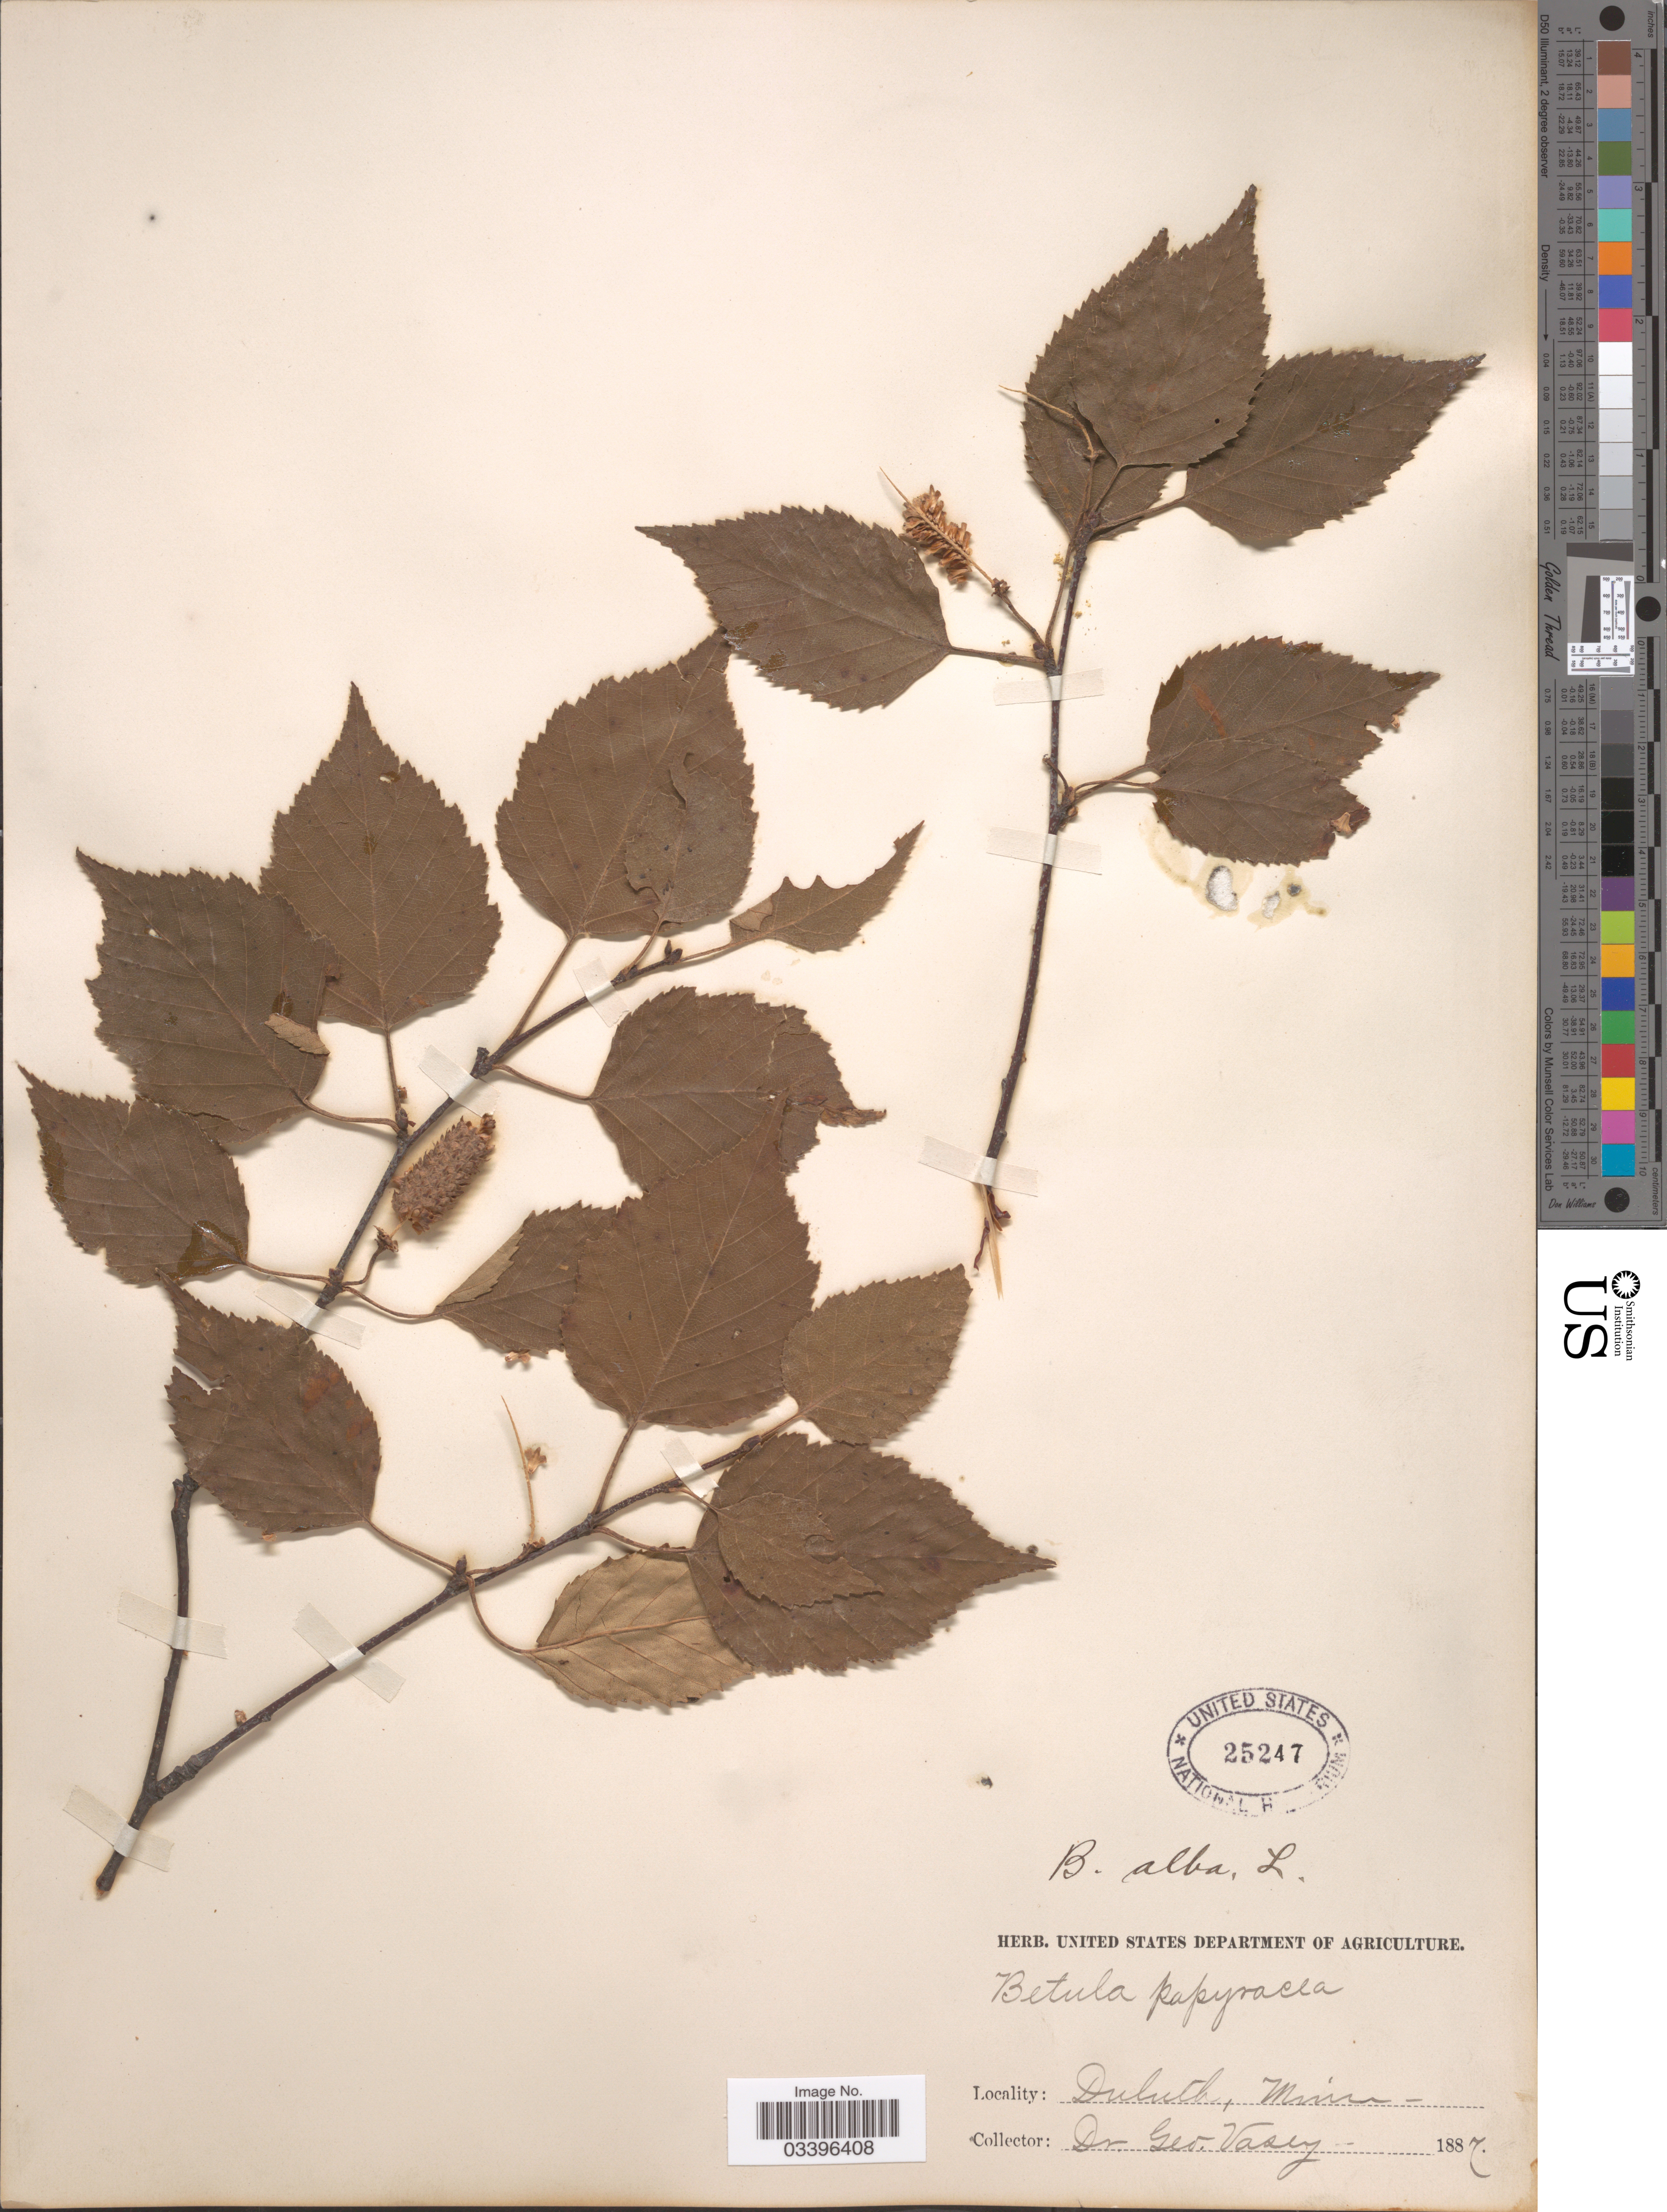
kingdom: Plantae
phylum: Tracheophyta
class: Magnoliopsida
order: Fagales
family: Betulaceae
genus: Betula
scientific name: Betula papyrifera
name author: Marshall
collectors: G. Vasey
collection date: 1887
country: United States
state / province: Minnesota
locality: Duluth.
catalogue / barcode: US 25247